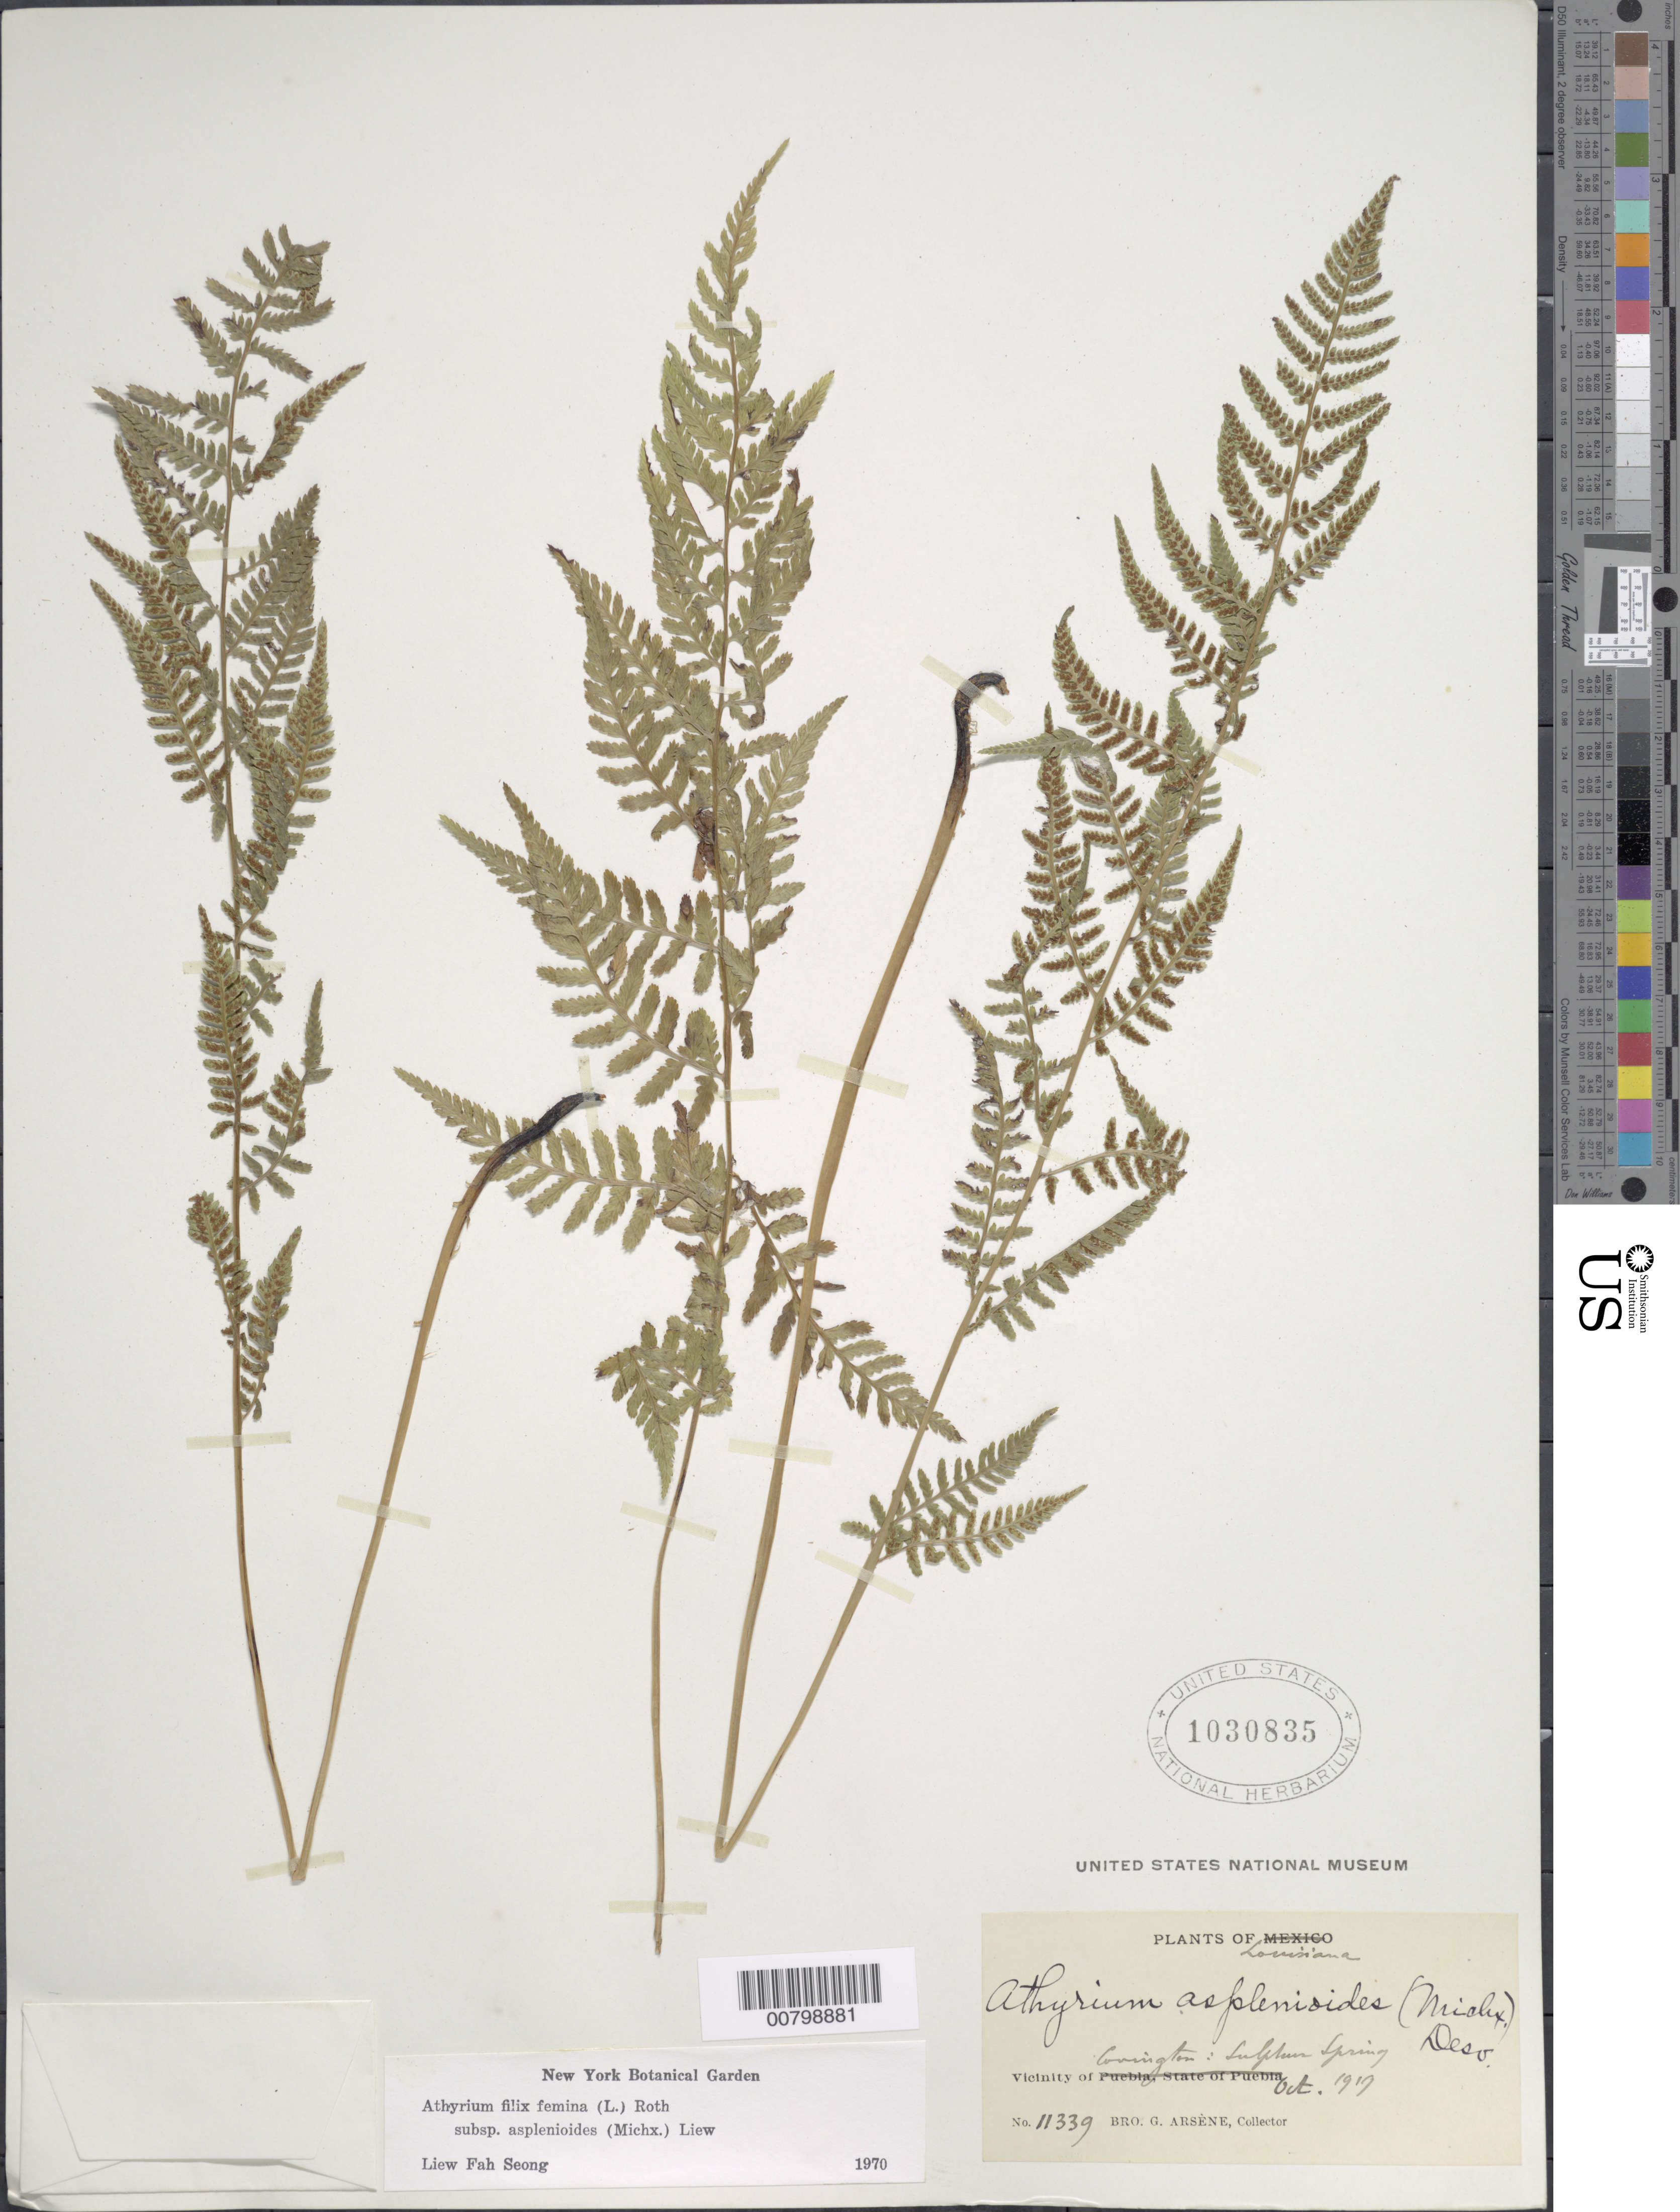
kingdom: Plantae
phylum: Tracheophyta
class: Polypodiopsida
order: Polypodiales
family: Athyriaceae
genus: Athyrium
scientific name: Athyrium filix-femina subsp. asplenioides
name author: (Michx.) Hultén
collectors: Bro. G. Arsène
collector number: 11339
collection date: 1919-10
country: United States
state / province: Louisiana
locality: Vicinity of Covington: Sulphur Spring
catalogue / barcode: US 1030835